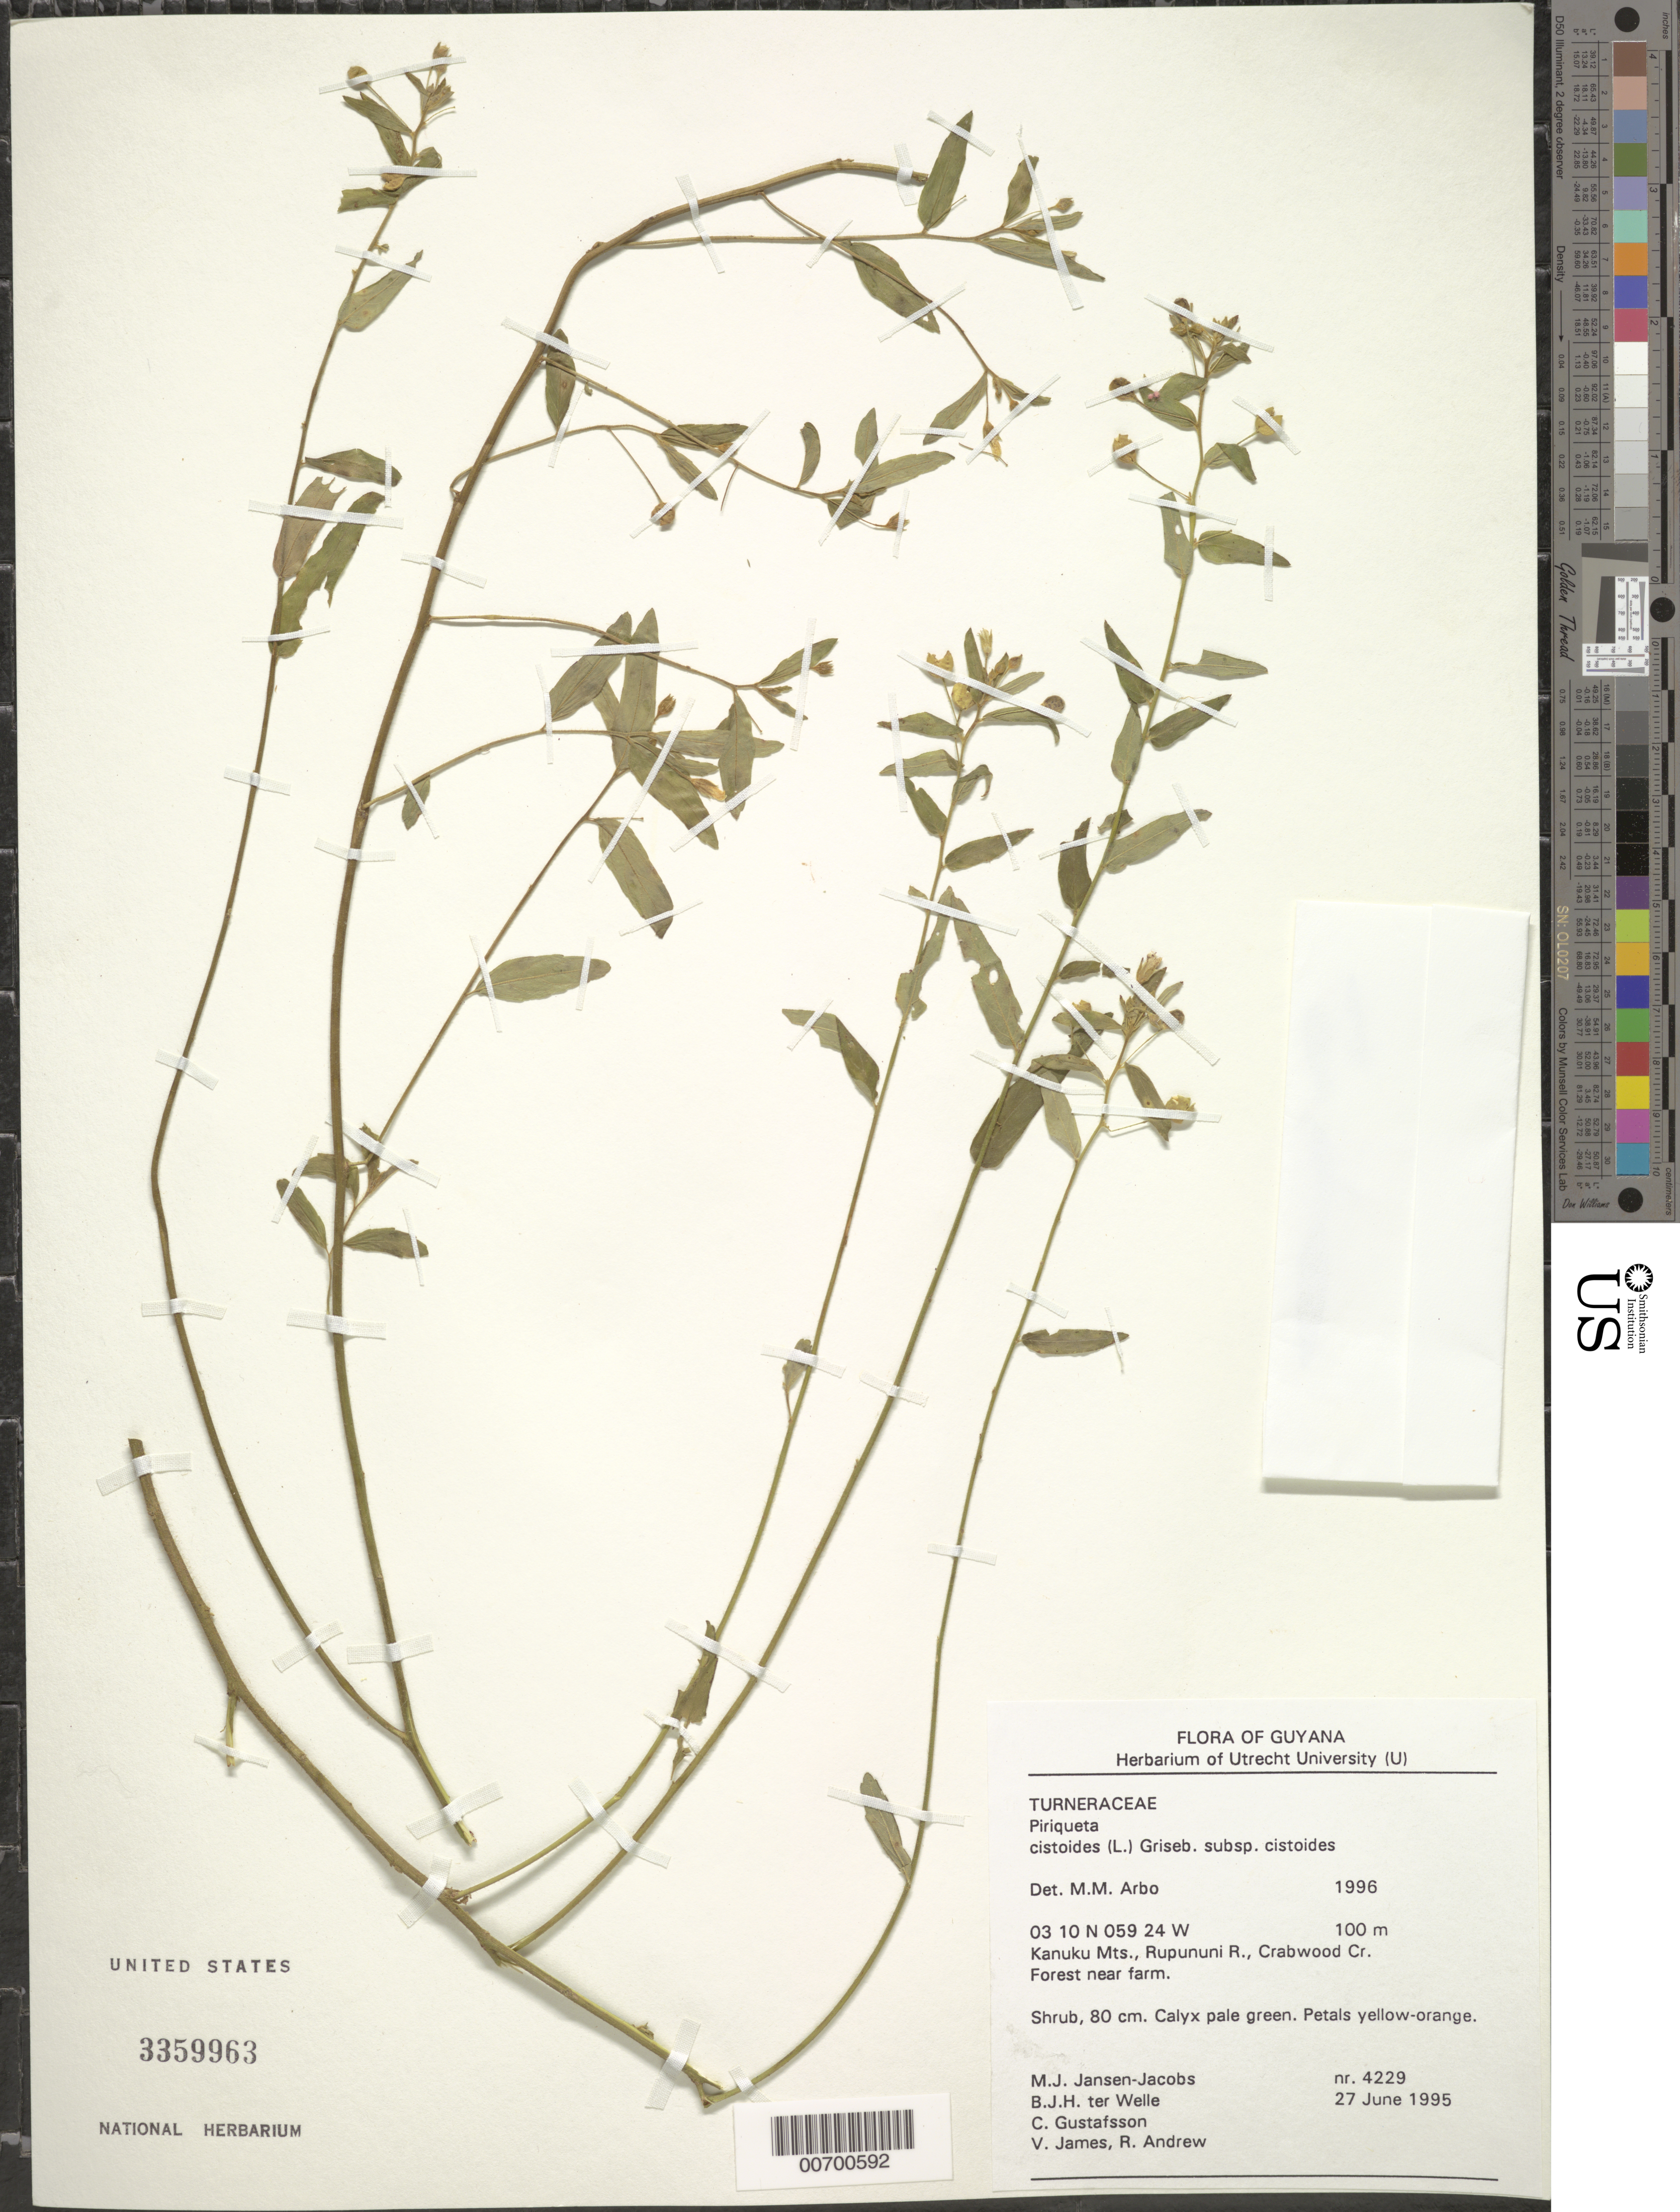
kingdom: Plantae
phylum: Tracheophyta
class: Magnoliopsida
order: Malpighiales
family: Turneraceae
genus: Piriqueta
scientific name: Piriqueta cistoides subsp. cistoides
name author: (L.) Griseb.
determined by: Arbo, M. M.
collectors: M. J. Jansen-Jacobs, B. Welle, C. G. Gustafsson, V. James & R. Andrew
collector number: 4229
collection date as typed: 27-Jun-95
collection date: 1995-06-27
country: Guyana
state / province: U. Takutu-U. Essequibo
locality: Crabwood Creek, Rupununi River, Kanuku Mts.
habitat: Forest near farm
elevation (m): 100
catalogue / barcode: US 3359963